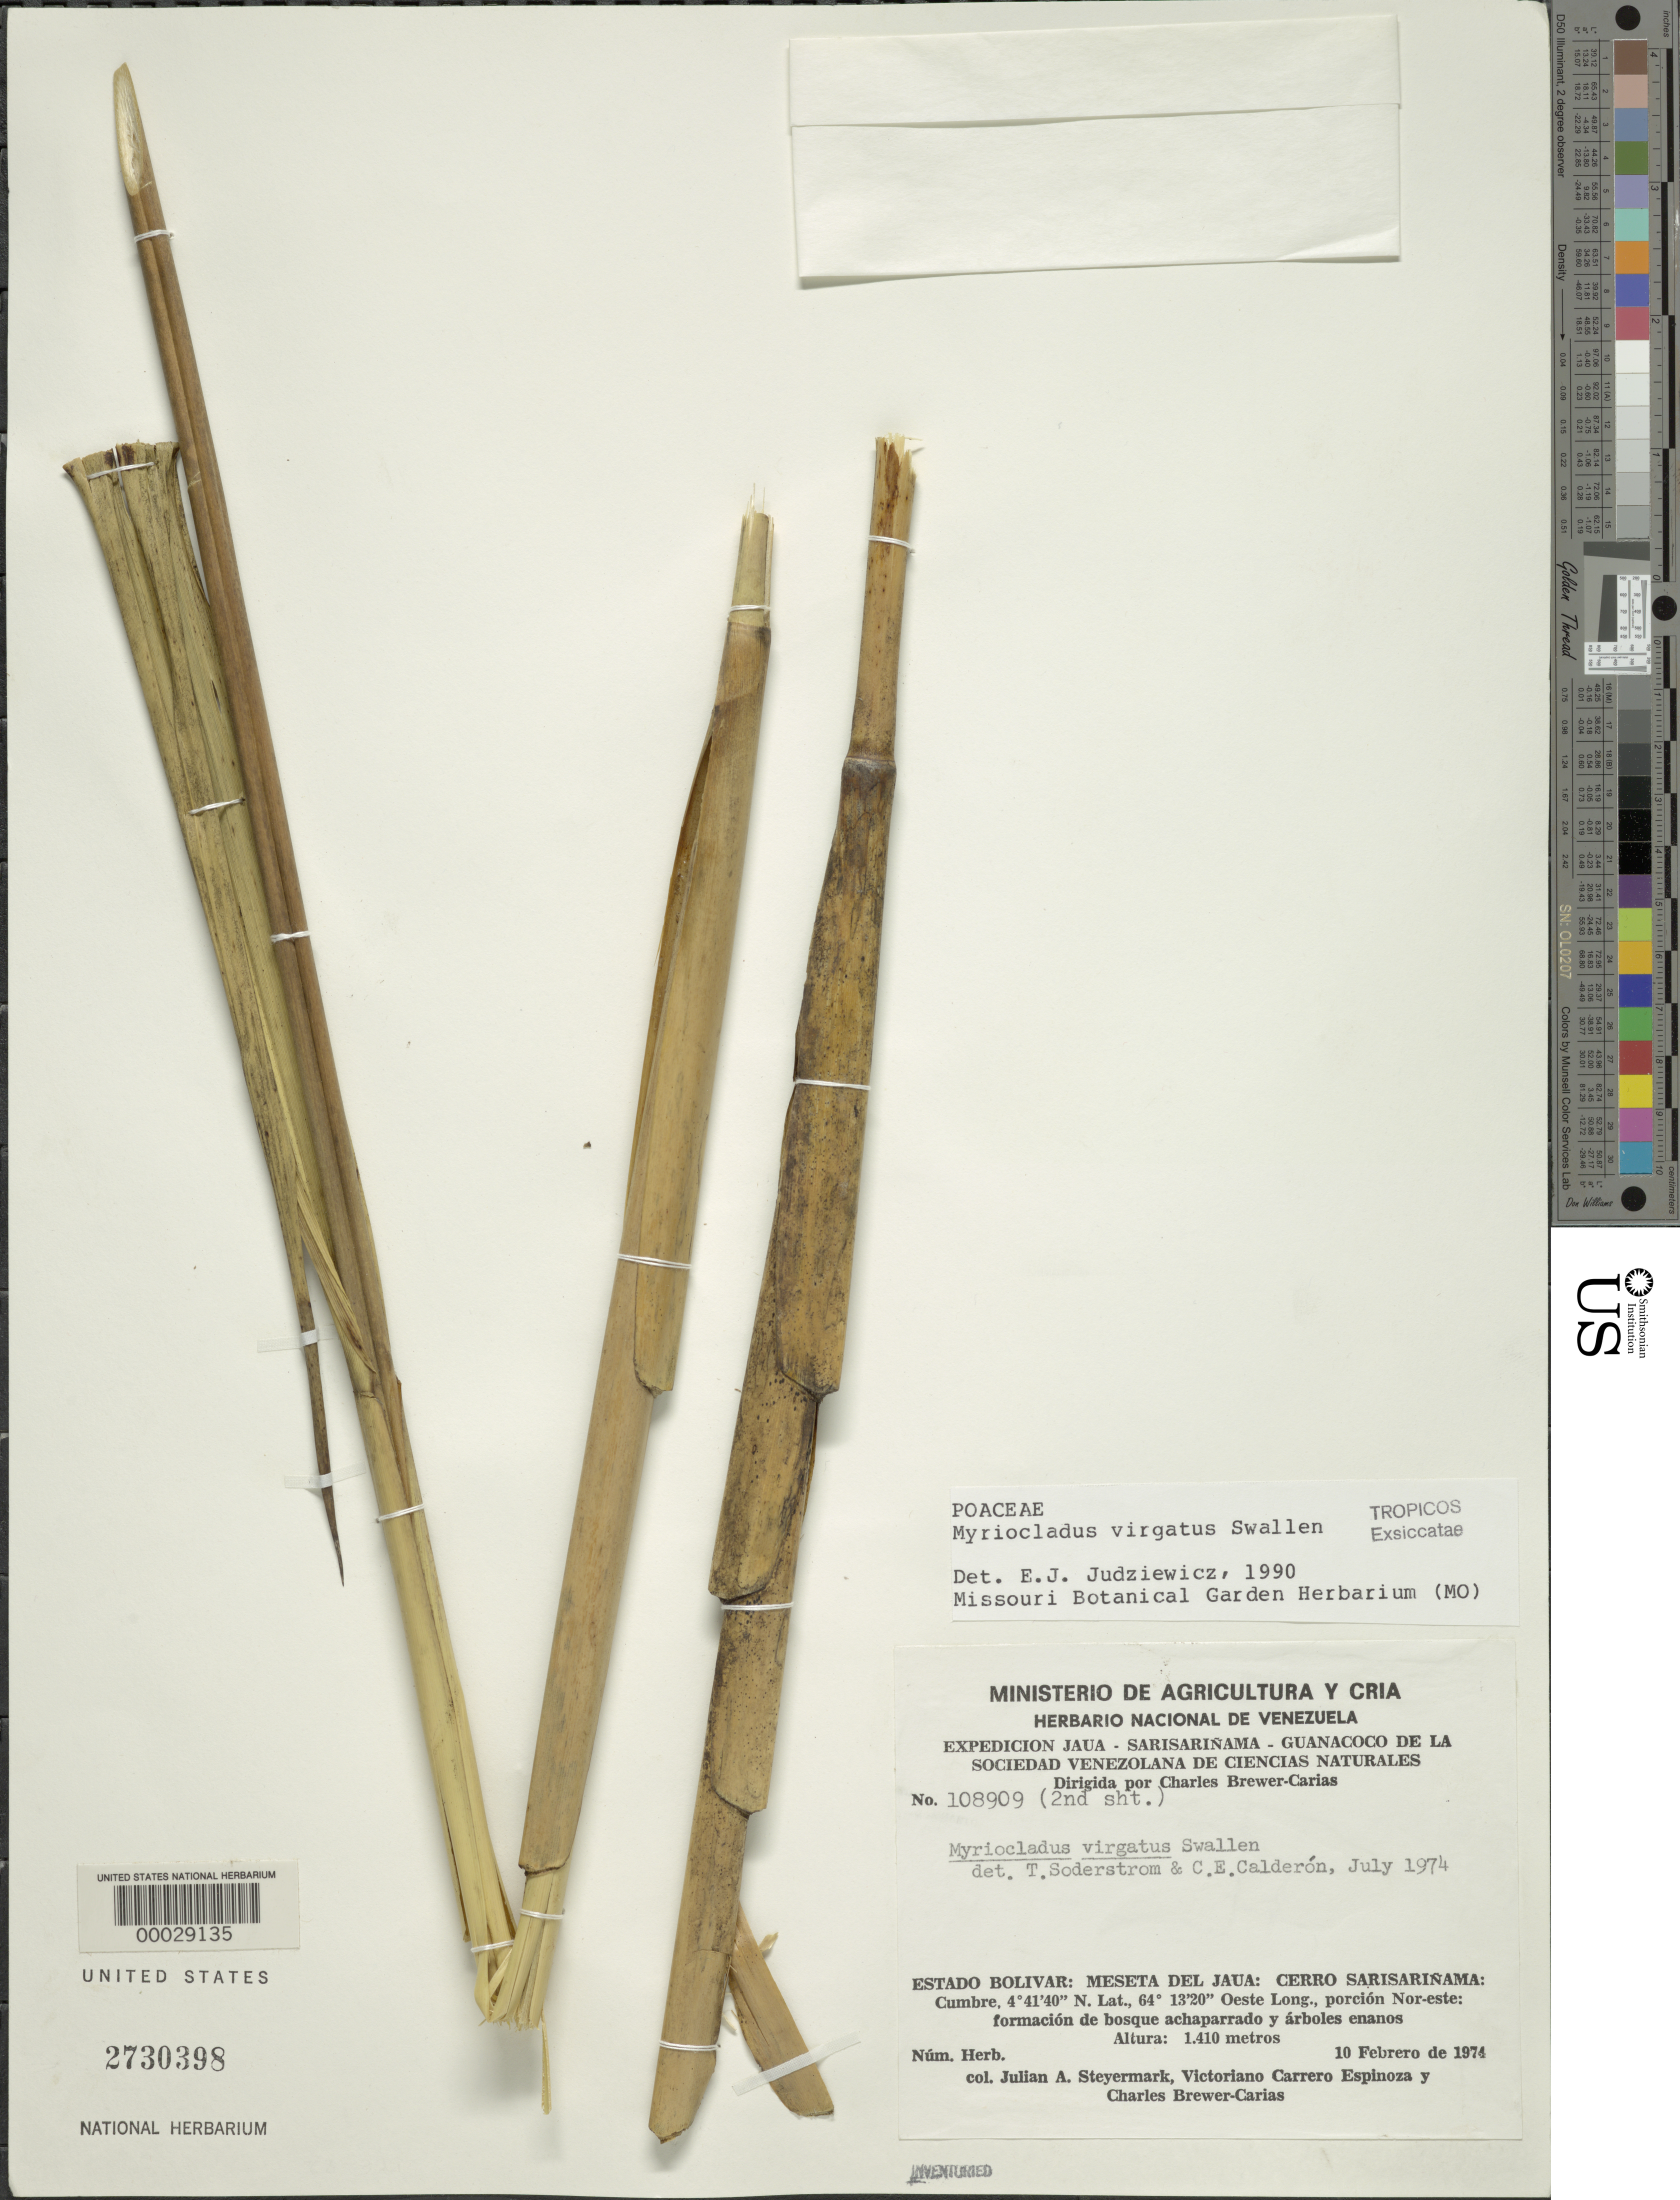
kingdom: Plantae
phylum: Tracheophyta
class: Liliopsida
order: Poales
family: Poaceae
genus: Myriocladus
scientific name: Myriocladus virgatus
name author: Swallen in Steyerm.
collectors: J. Steyermark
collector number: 108909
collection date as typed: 10 Feb 1974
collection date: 1974-02-10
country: Colombia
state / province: Bolívar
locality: Meseta del Jaua; Cerro Sarisarinama; Cumbe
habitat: Formacion de bosque achaparrado y arboles enanos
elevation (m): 1410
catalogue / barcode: US 2730398